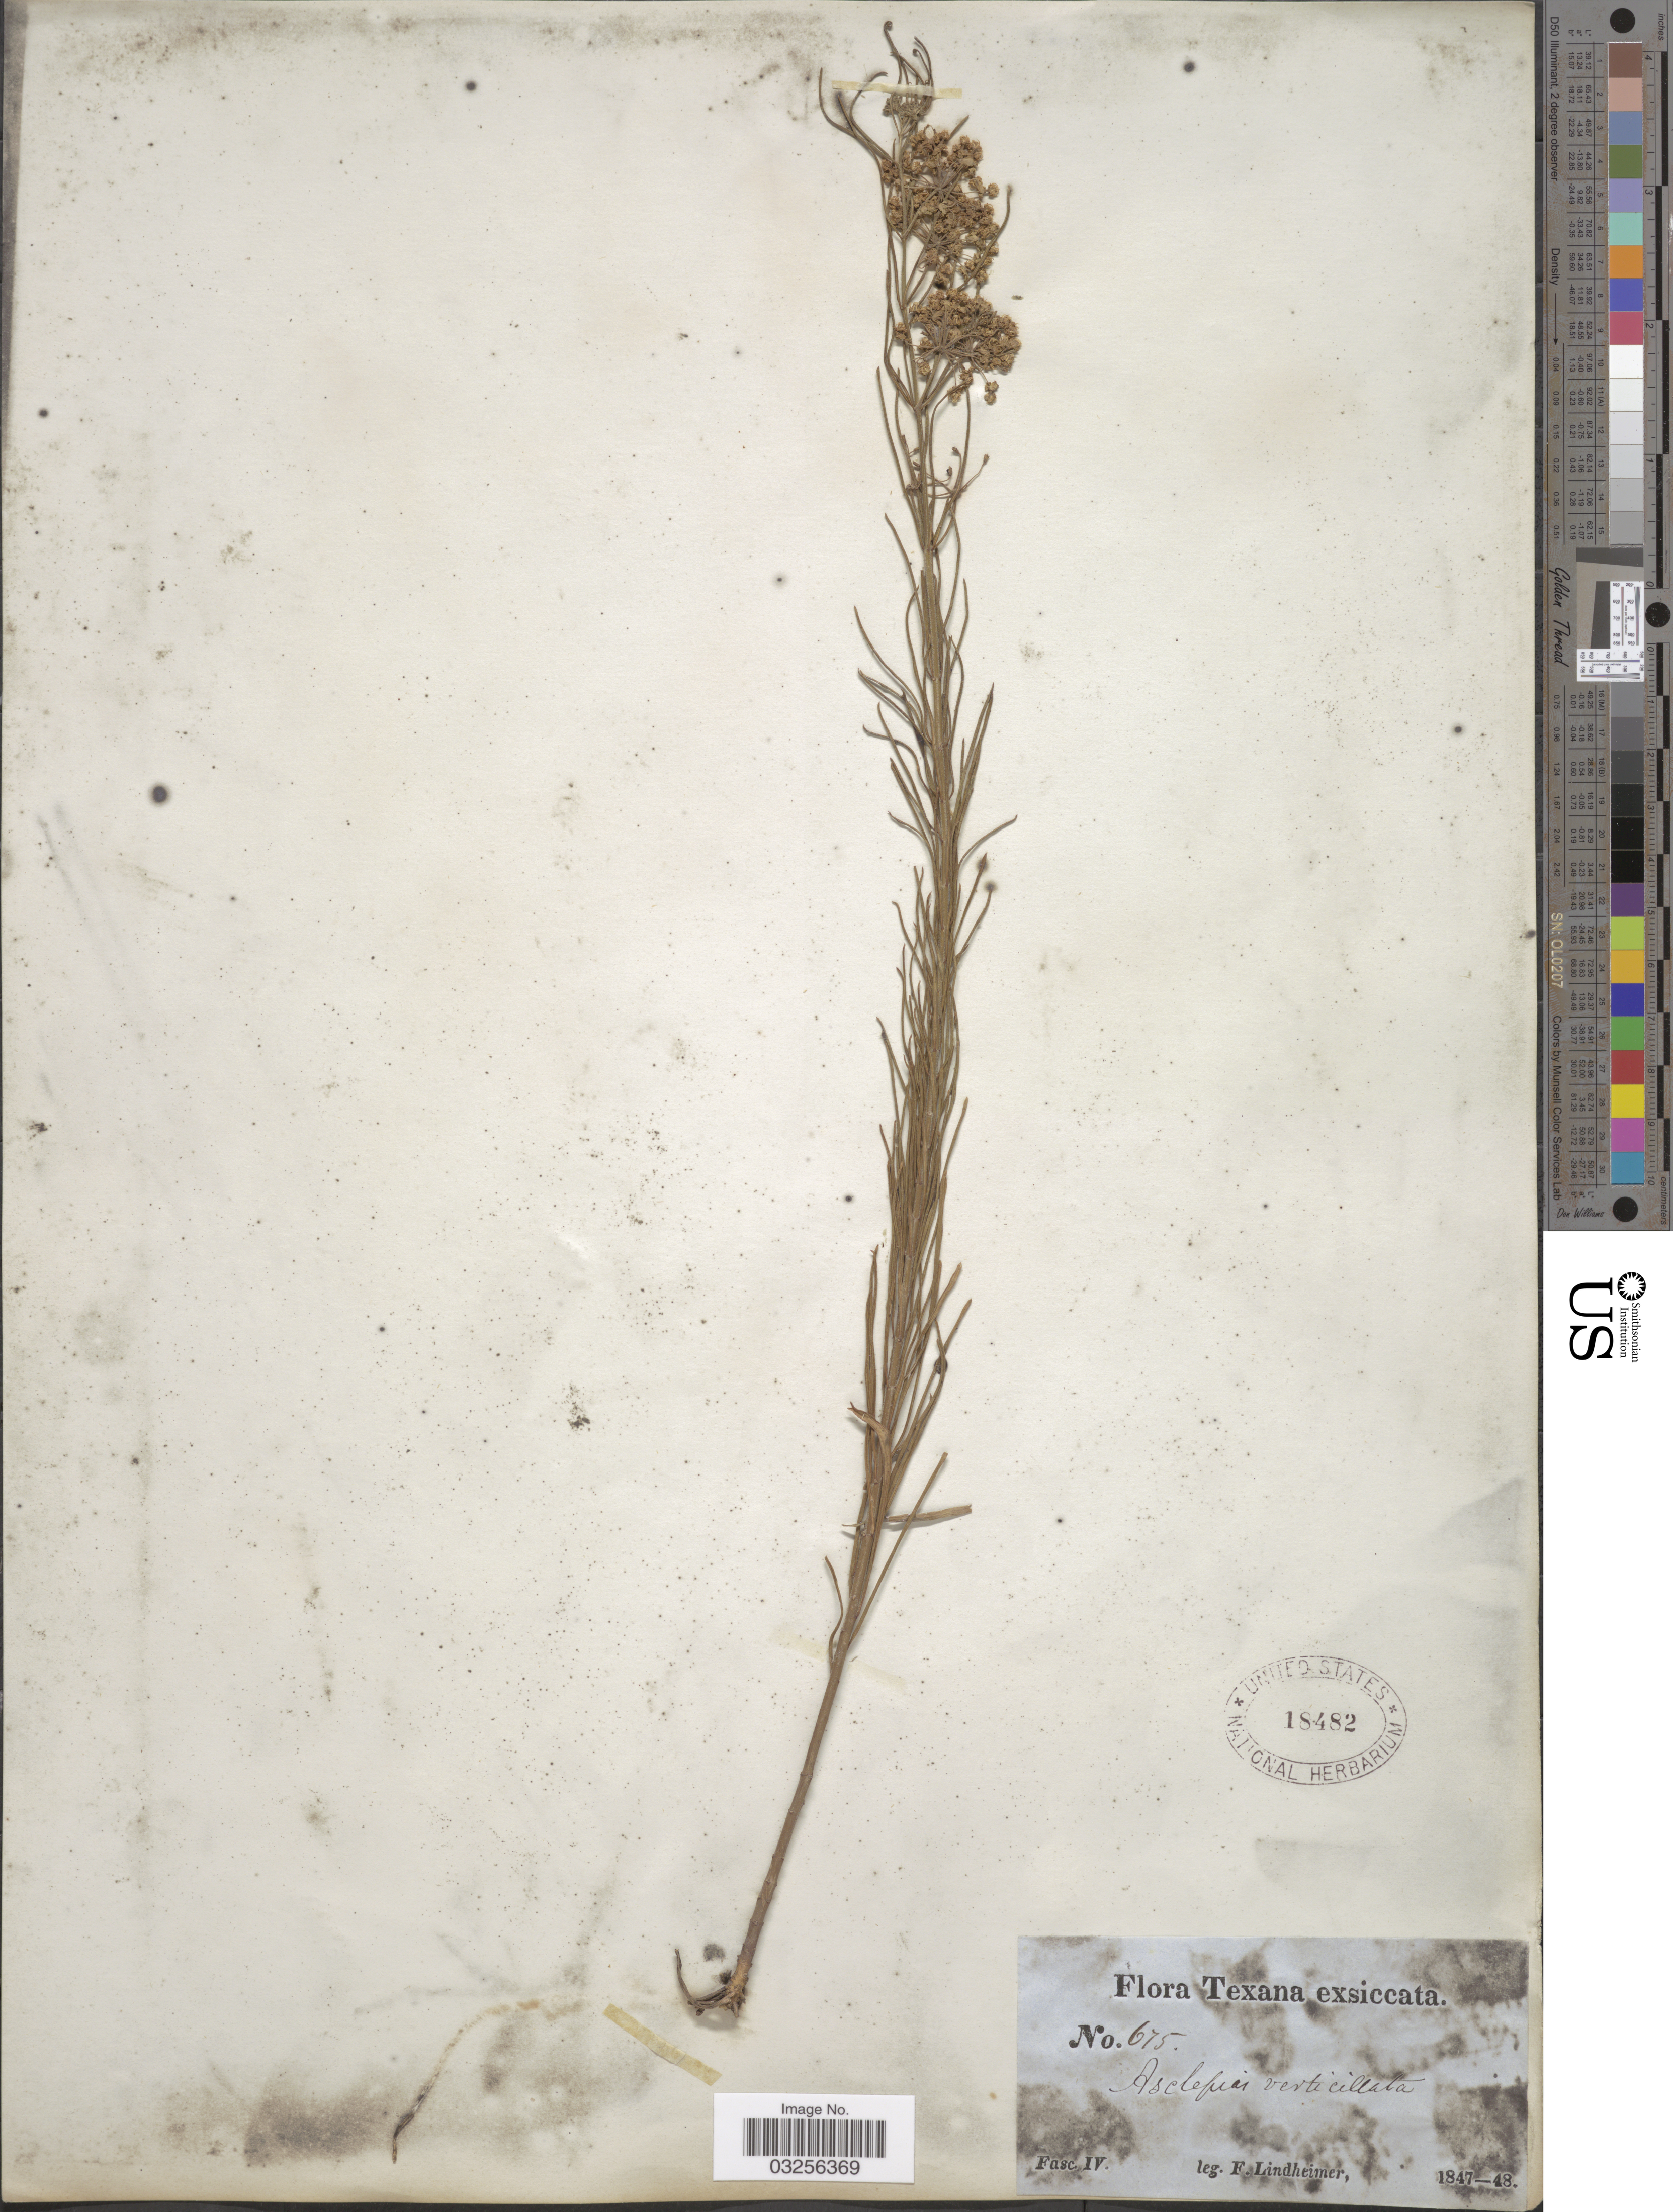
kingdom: Plantae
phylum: Tracheophyta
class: Magnoliopsida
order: Gentianales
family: Apocynaceae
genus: Asclepias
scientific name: Asclepias verticillata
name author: L.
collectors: F. Lindheimer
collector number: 675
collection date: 1847/1848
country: United States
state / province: Texas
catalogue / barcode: US 18482